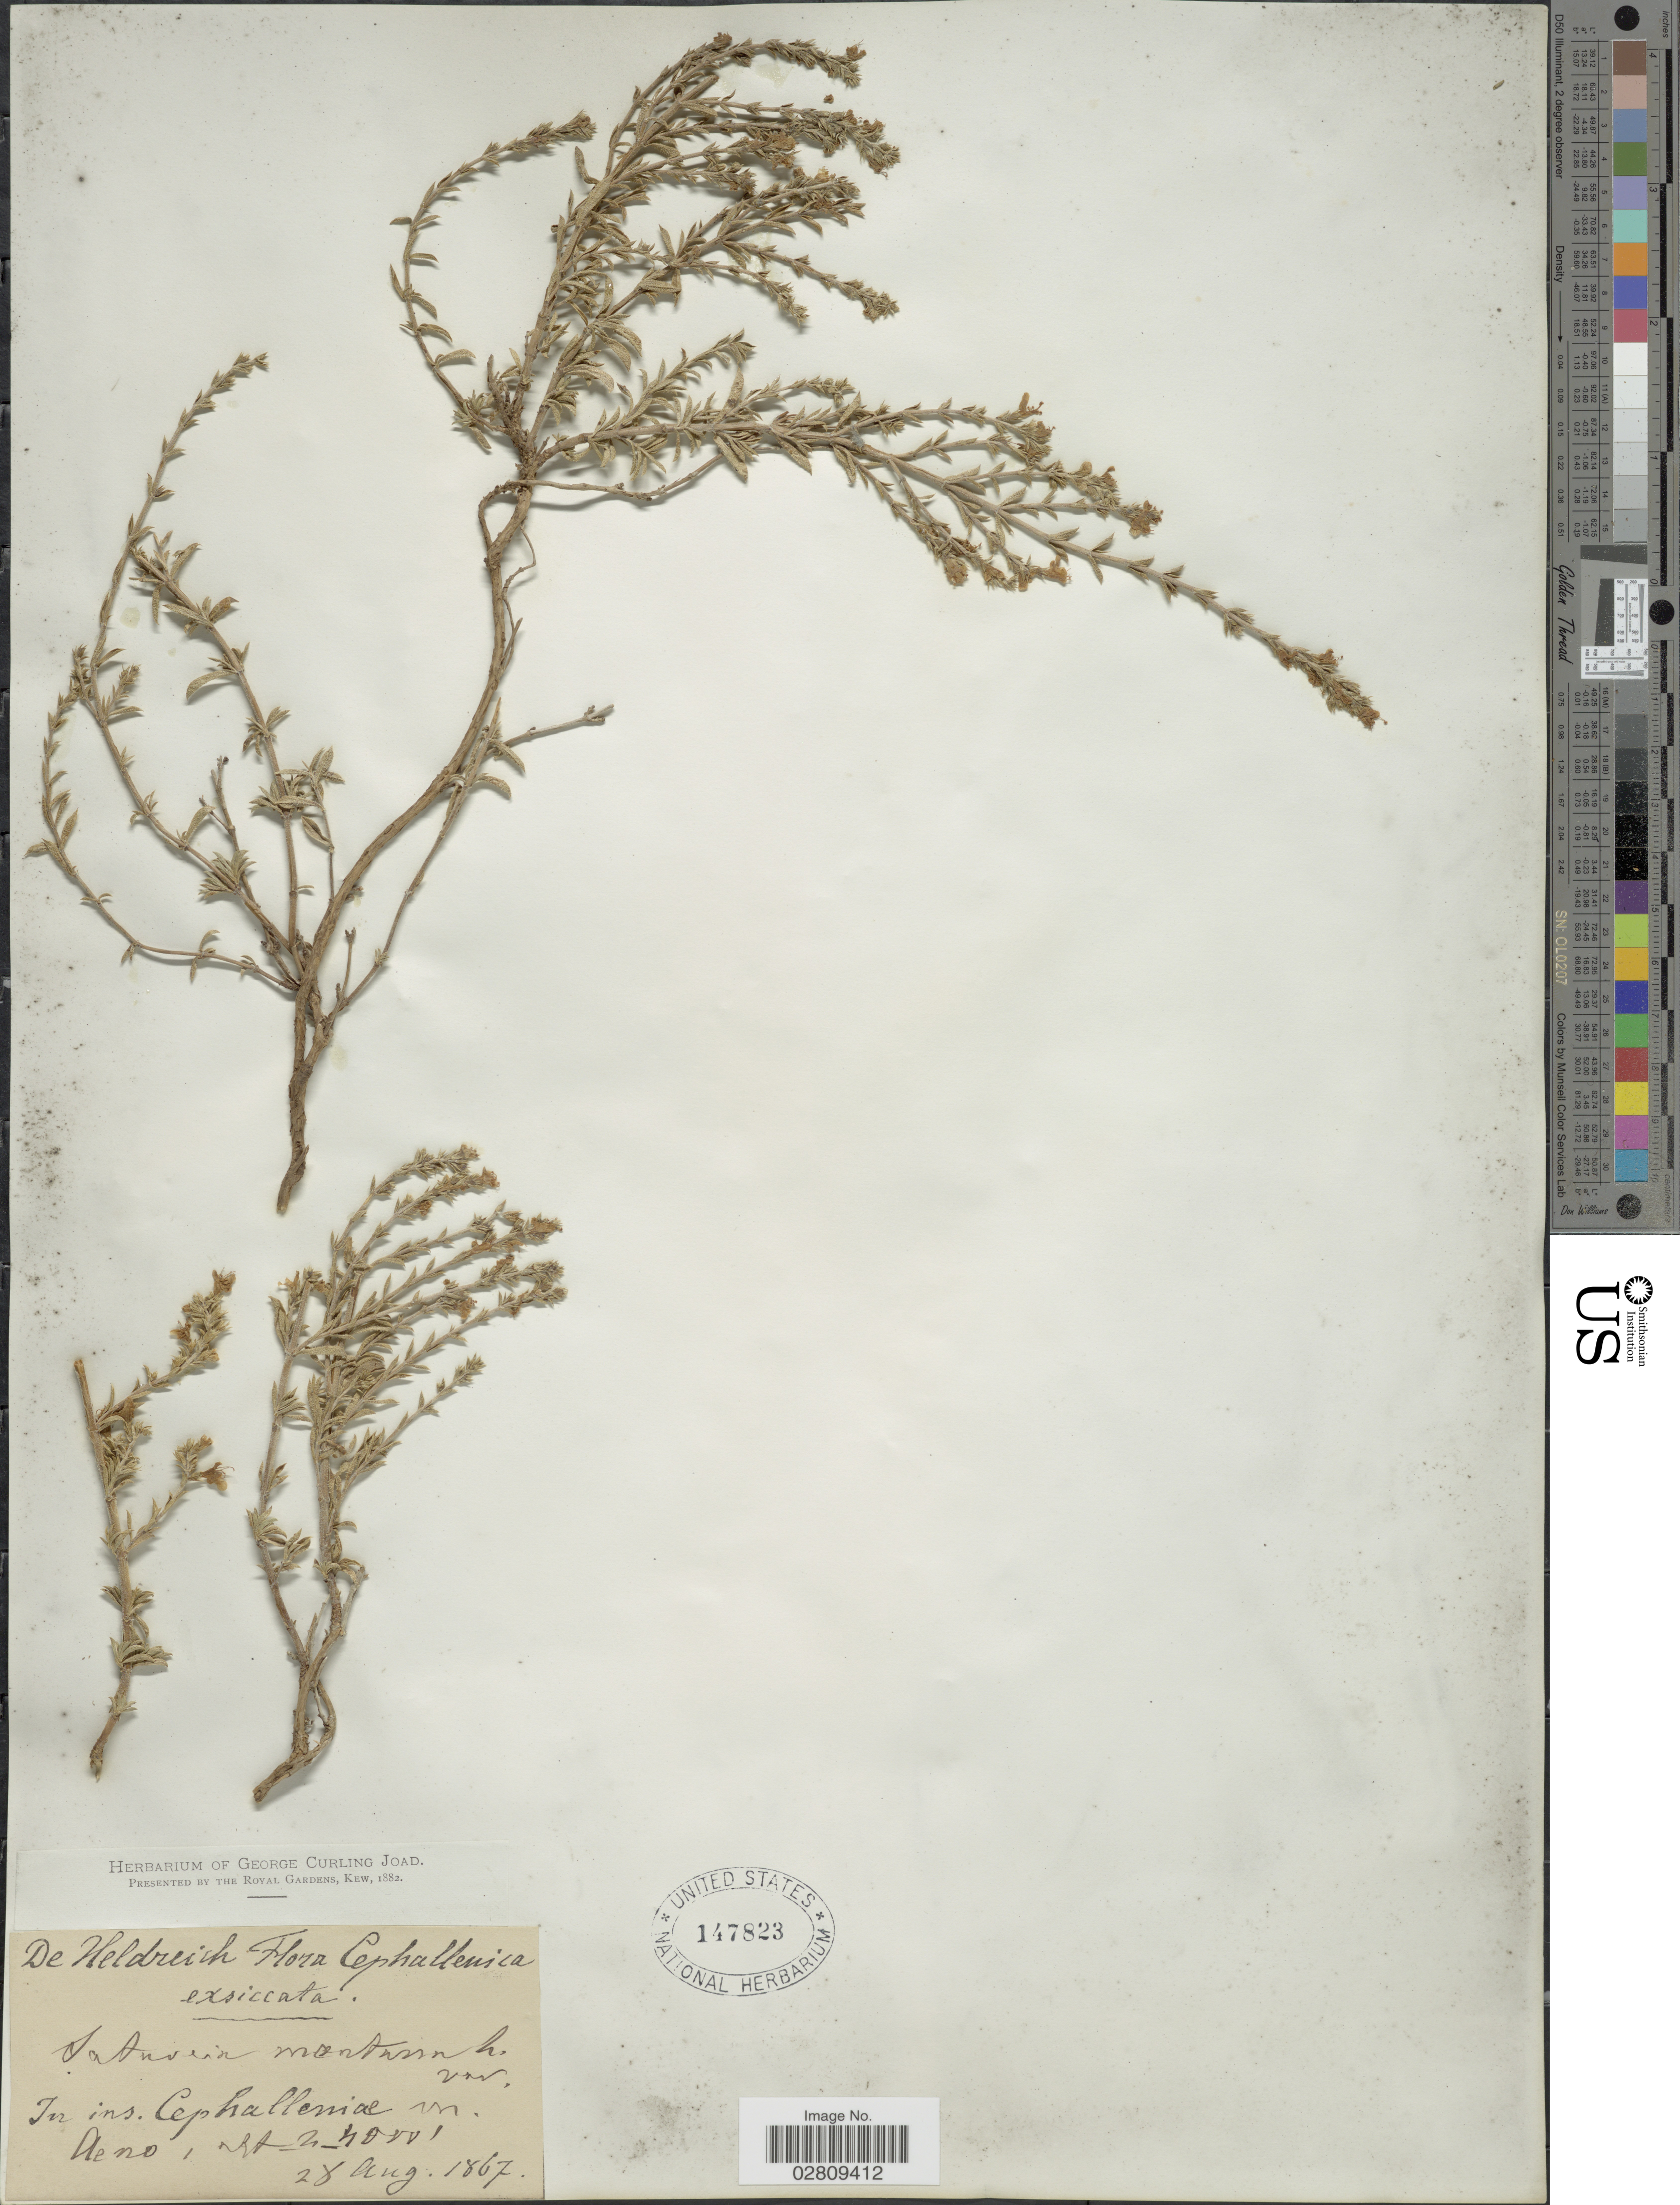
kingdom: Plantae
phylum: Tracheophyta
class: Magnoliopsida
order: Lamiales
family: Lamiaceae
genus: Satureja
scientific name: Satureja montana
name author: L.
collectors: -. De Heldreich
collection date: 1867-08-28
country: Greece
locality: Cephallenica. In ins. Cephalleniae in Aeno.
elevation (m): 610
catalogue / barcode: US 147823